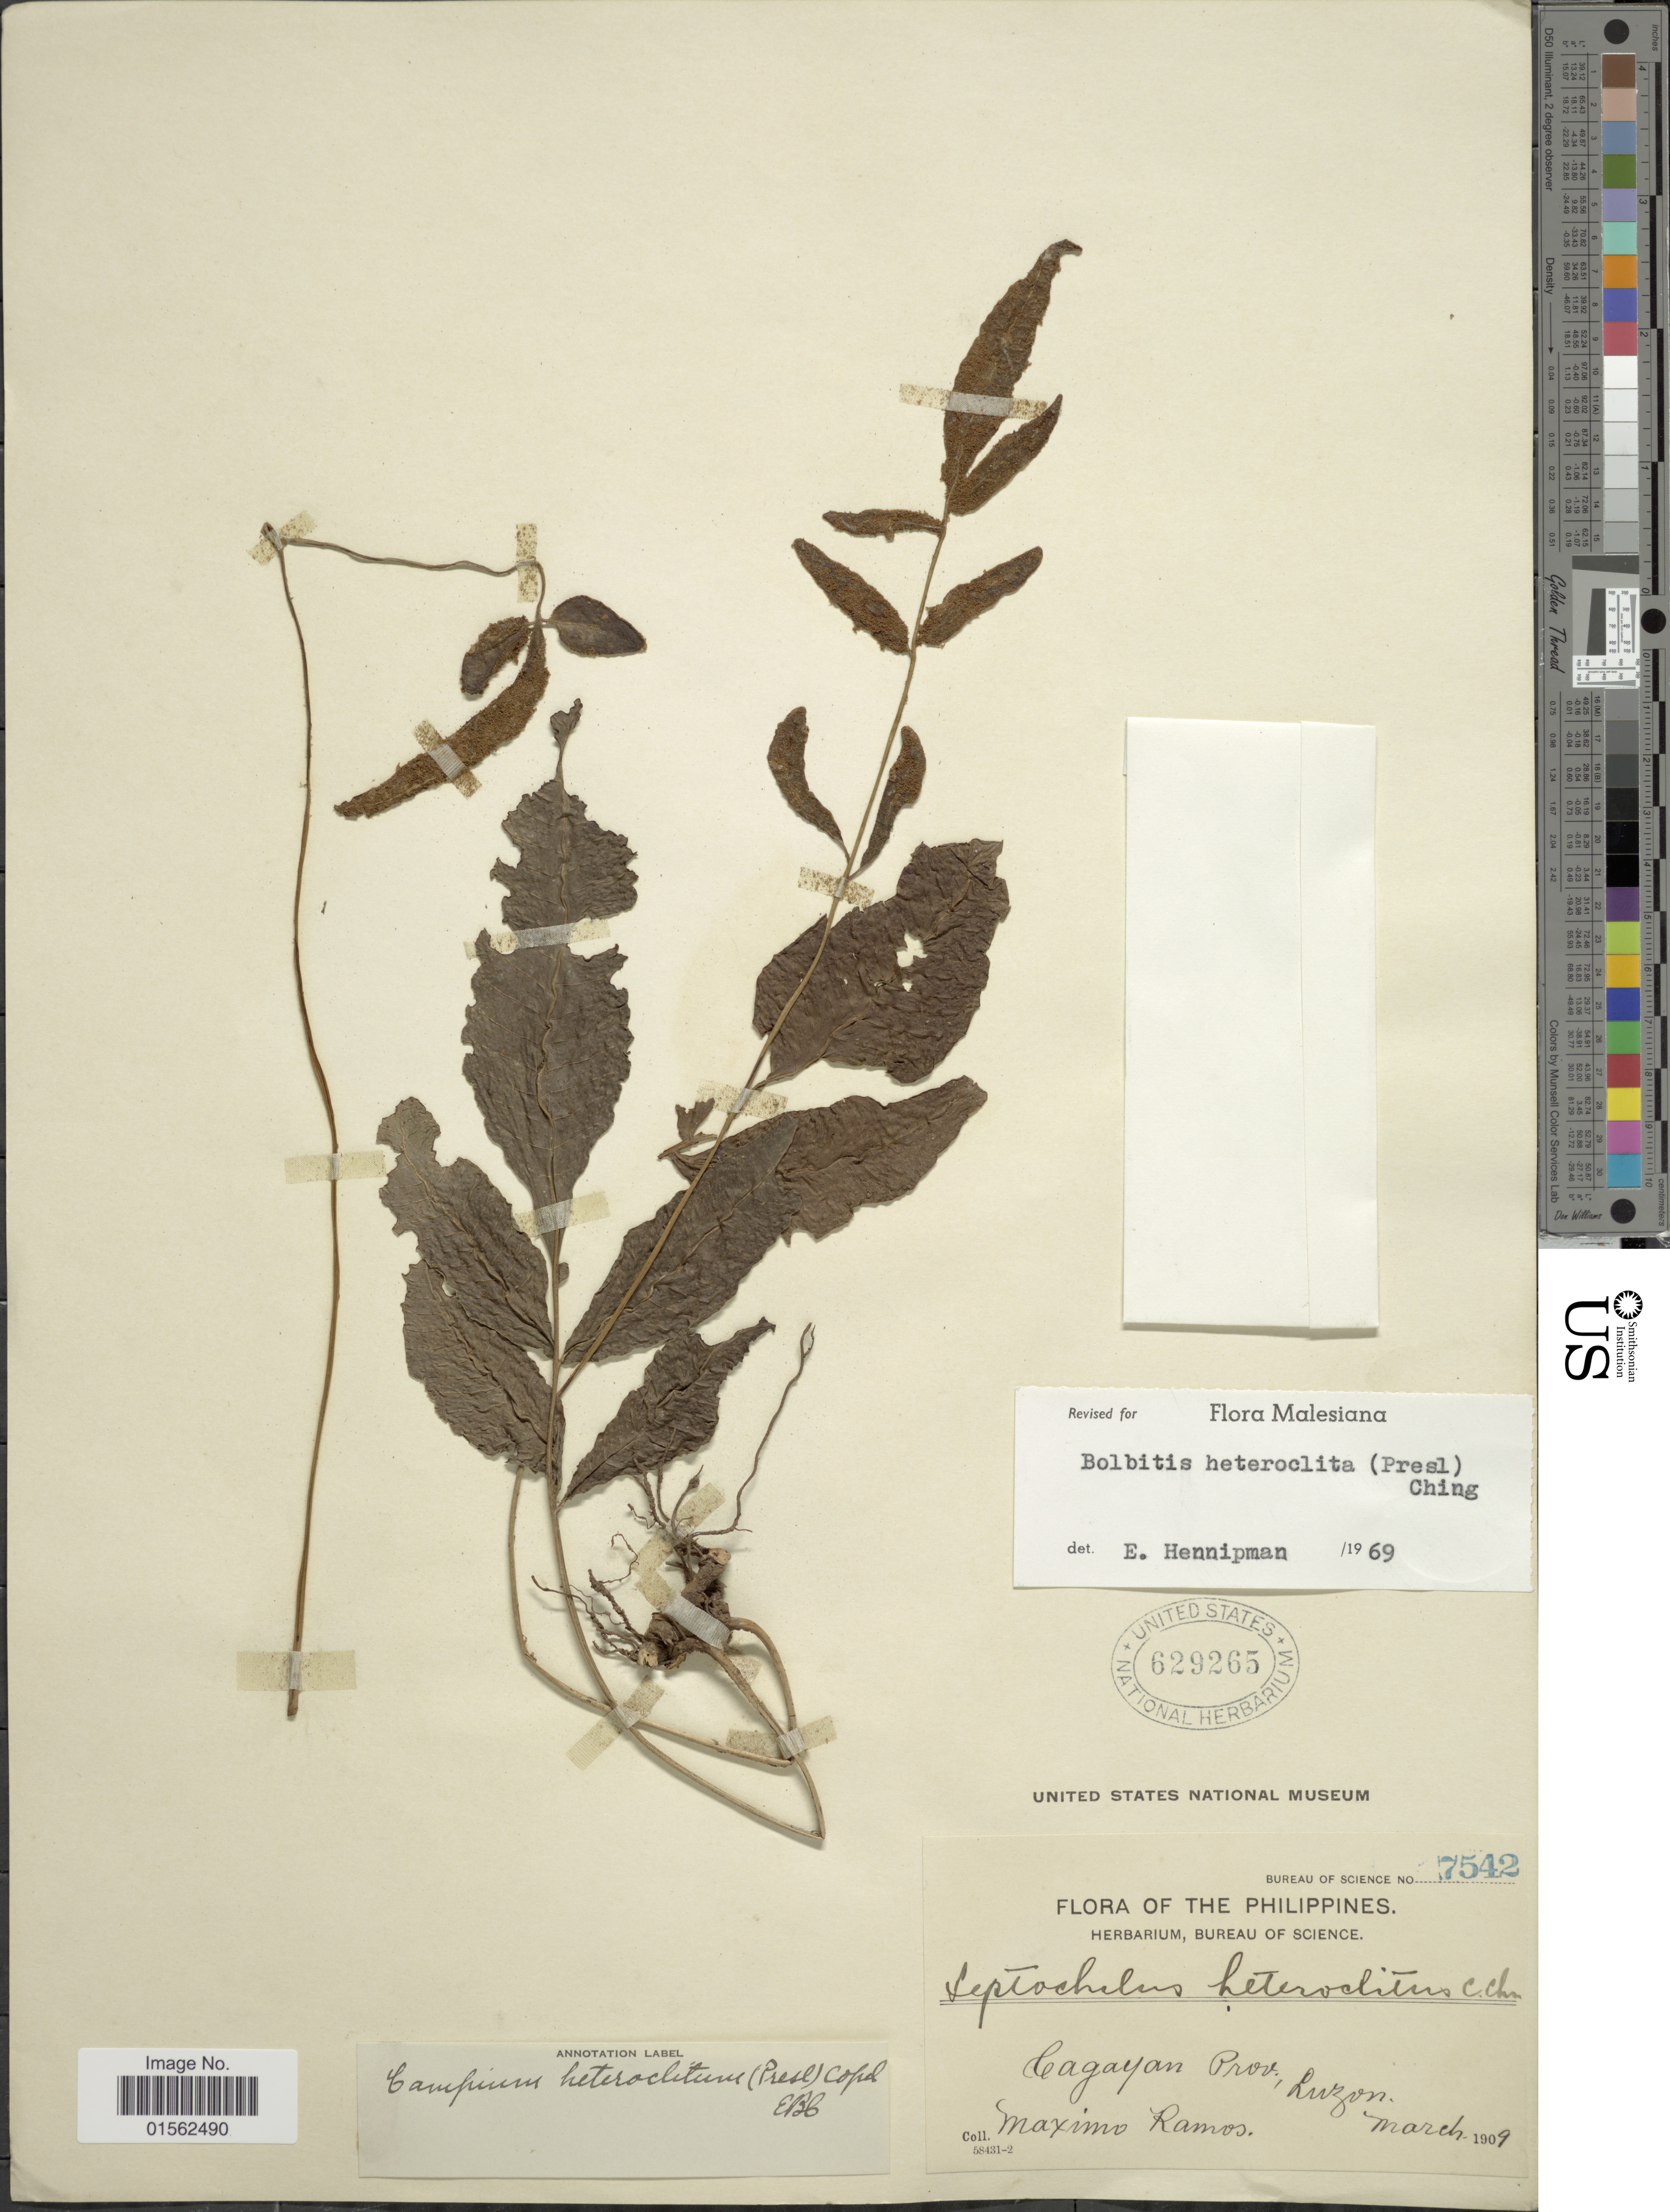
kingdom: Plantae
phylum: Tracheophyta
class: Polypodiopsida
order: Polypodiales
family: Dryopteridaceae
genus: Bolbitis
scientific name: Bolbitis heteroclita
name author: (C. Presl) Ching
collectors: M. Ramos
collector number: Bureau of Science 7542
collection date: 1909-03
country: Philippines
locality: Philippines, Cagayan Prov., Luzon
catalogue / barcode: US 629265